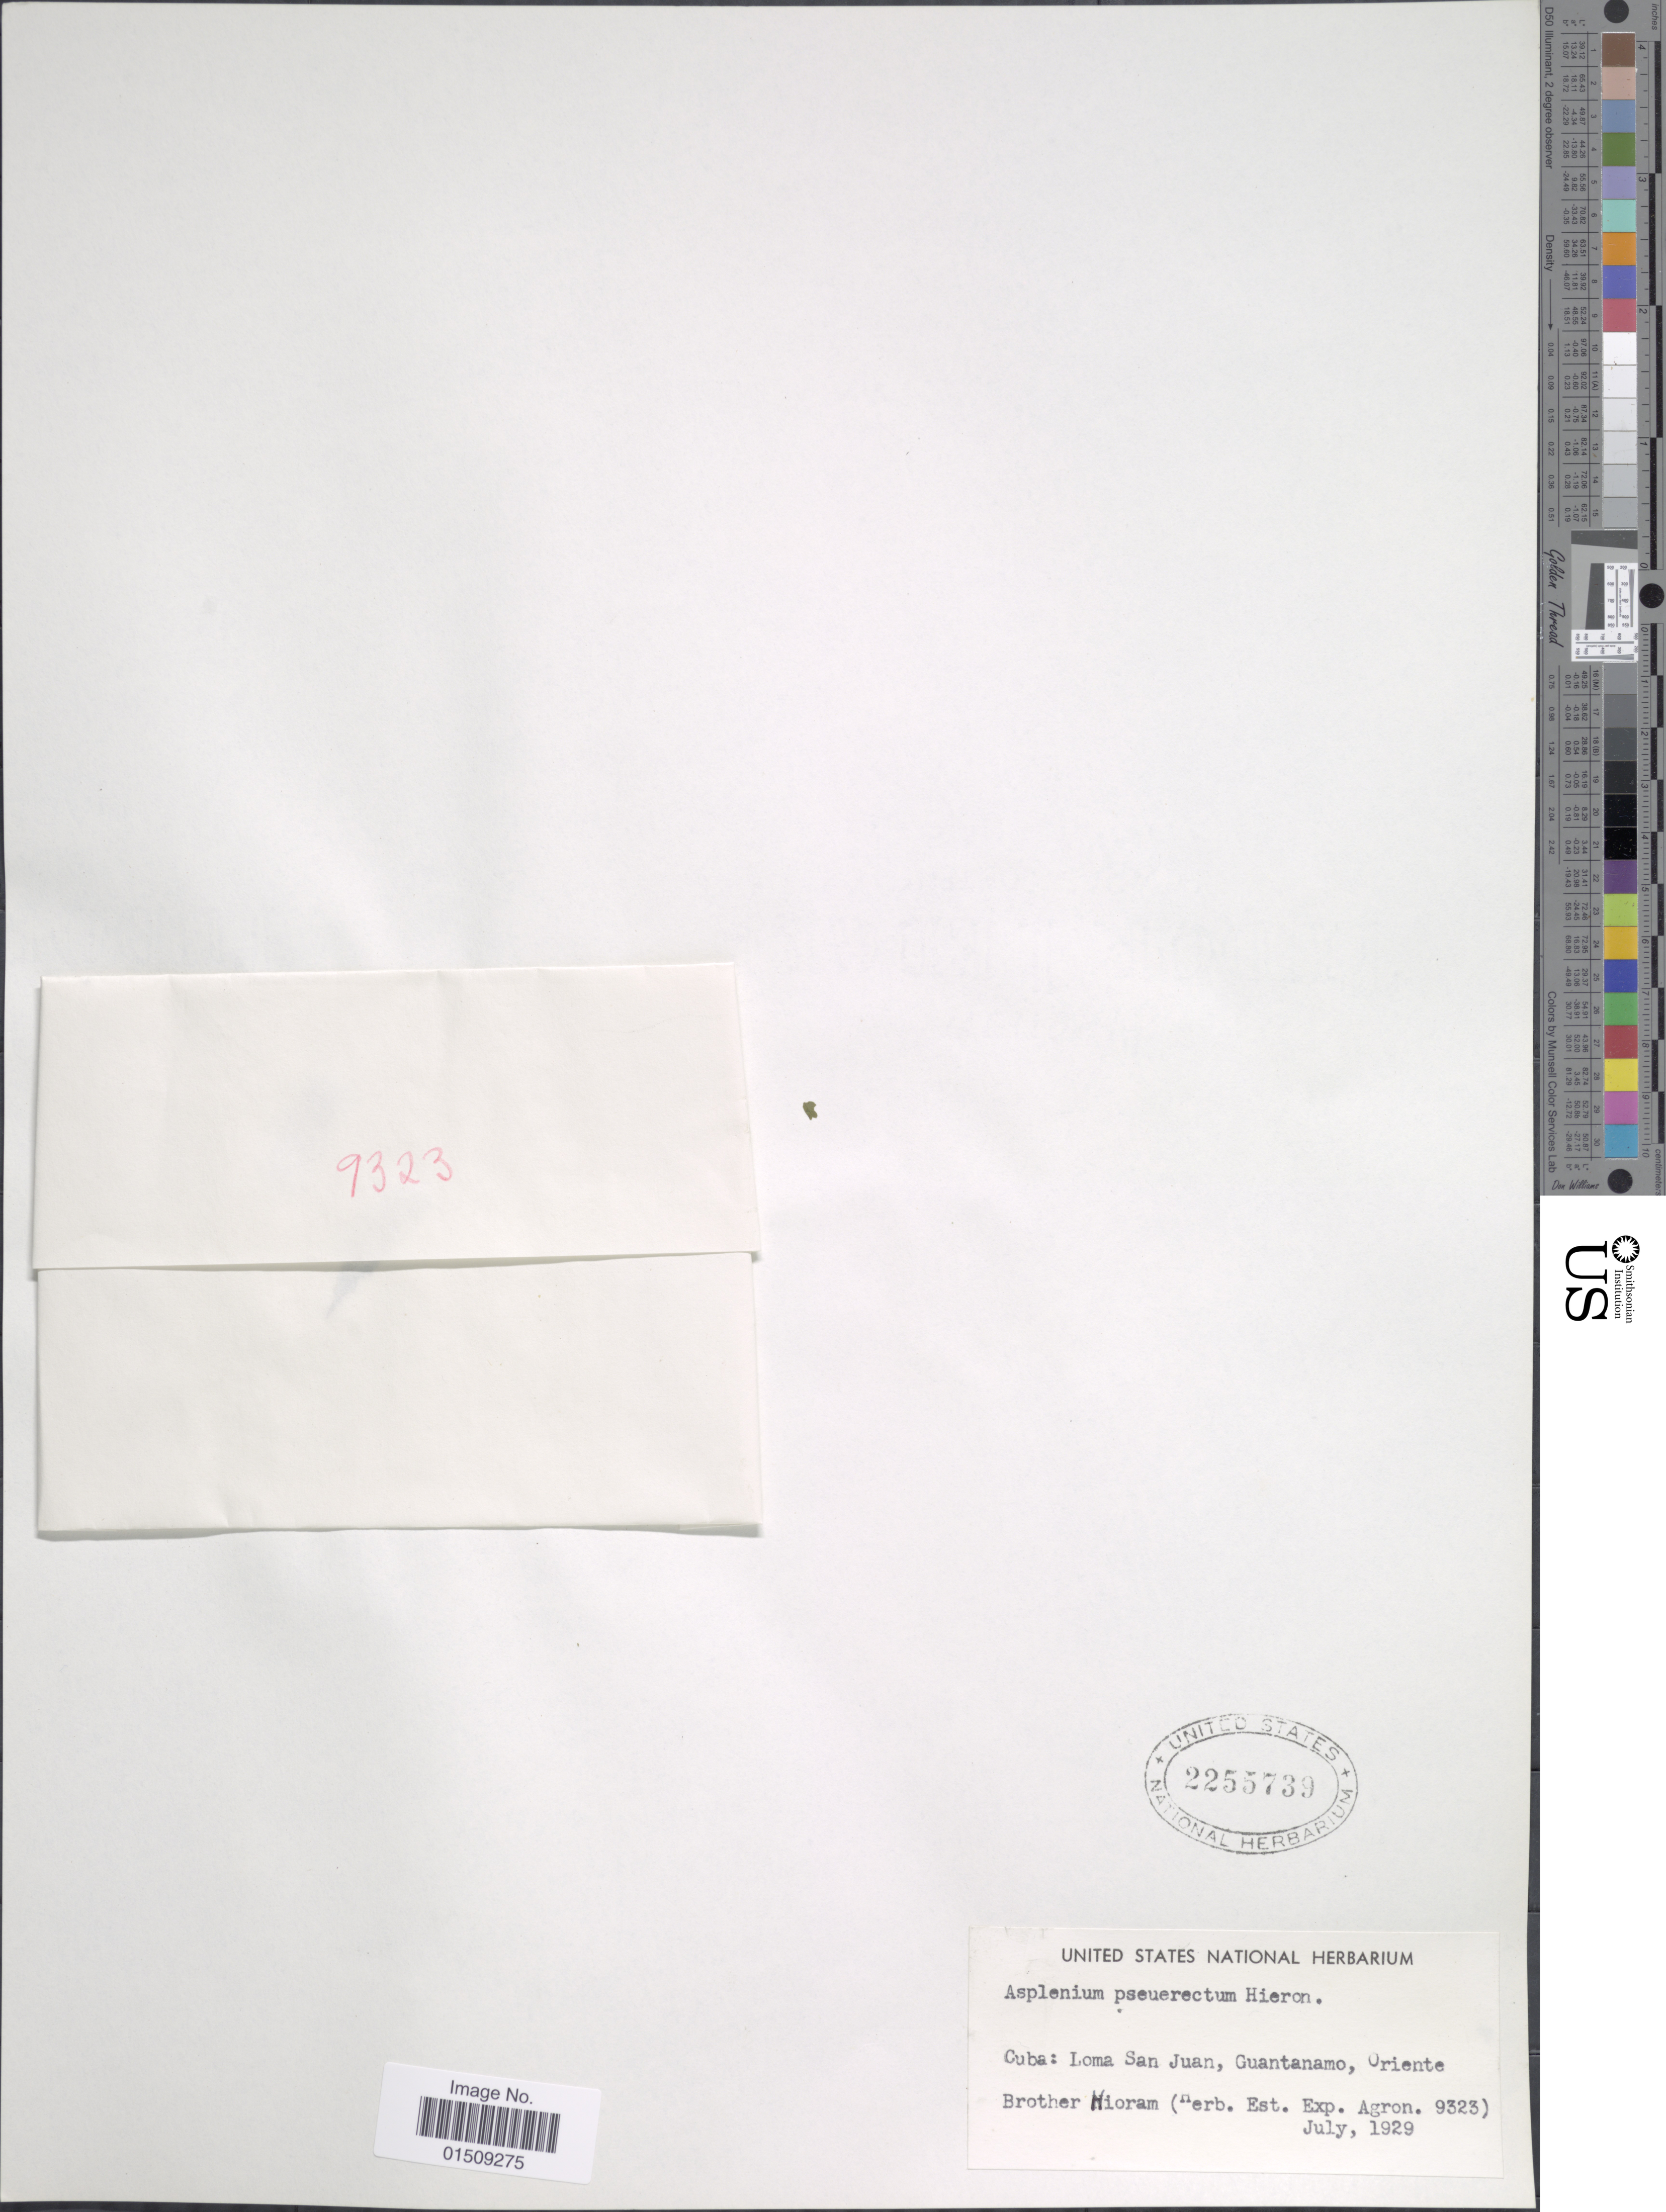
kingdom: Plantae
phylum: Tracheophyta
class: Polypodiopsida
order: Polypodiales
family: Aspleniaceae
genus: Asplenium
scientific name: Asplenium pteropus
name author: Kaulf.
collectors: Bro. Hioram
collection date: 1929-07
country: Cuba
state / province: Oriente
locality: Loma San Juan, Guantanamo, Oriente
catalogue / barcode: US 2255739